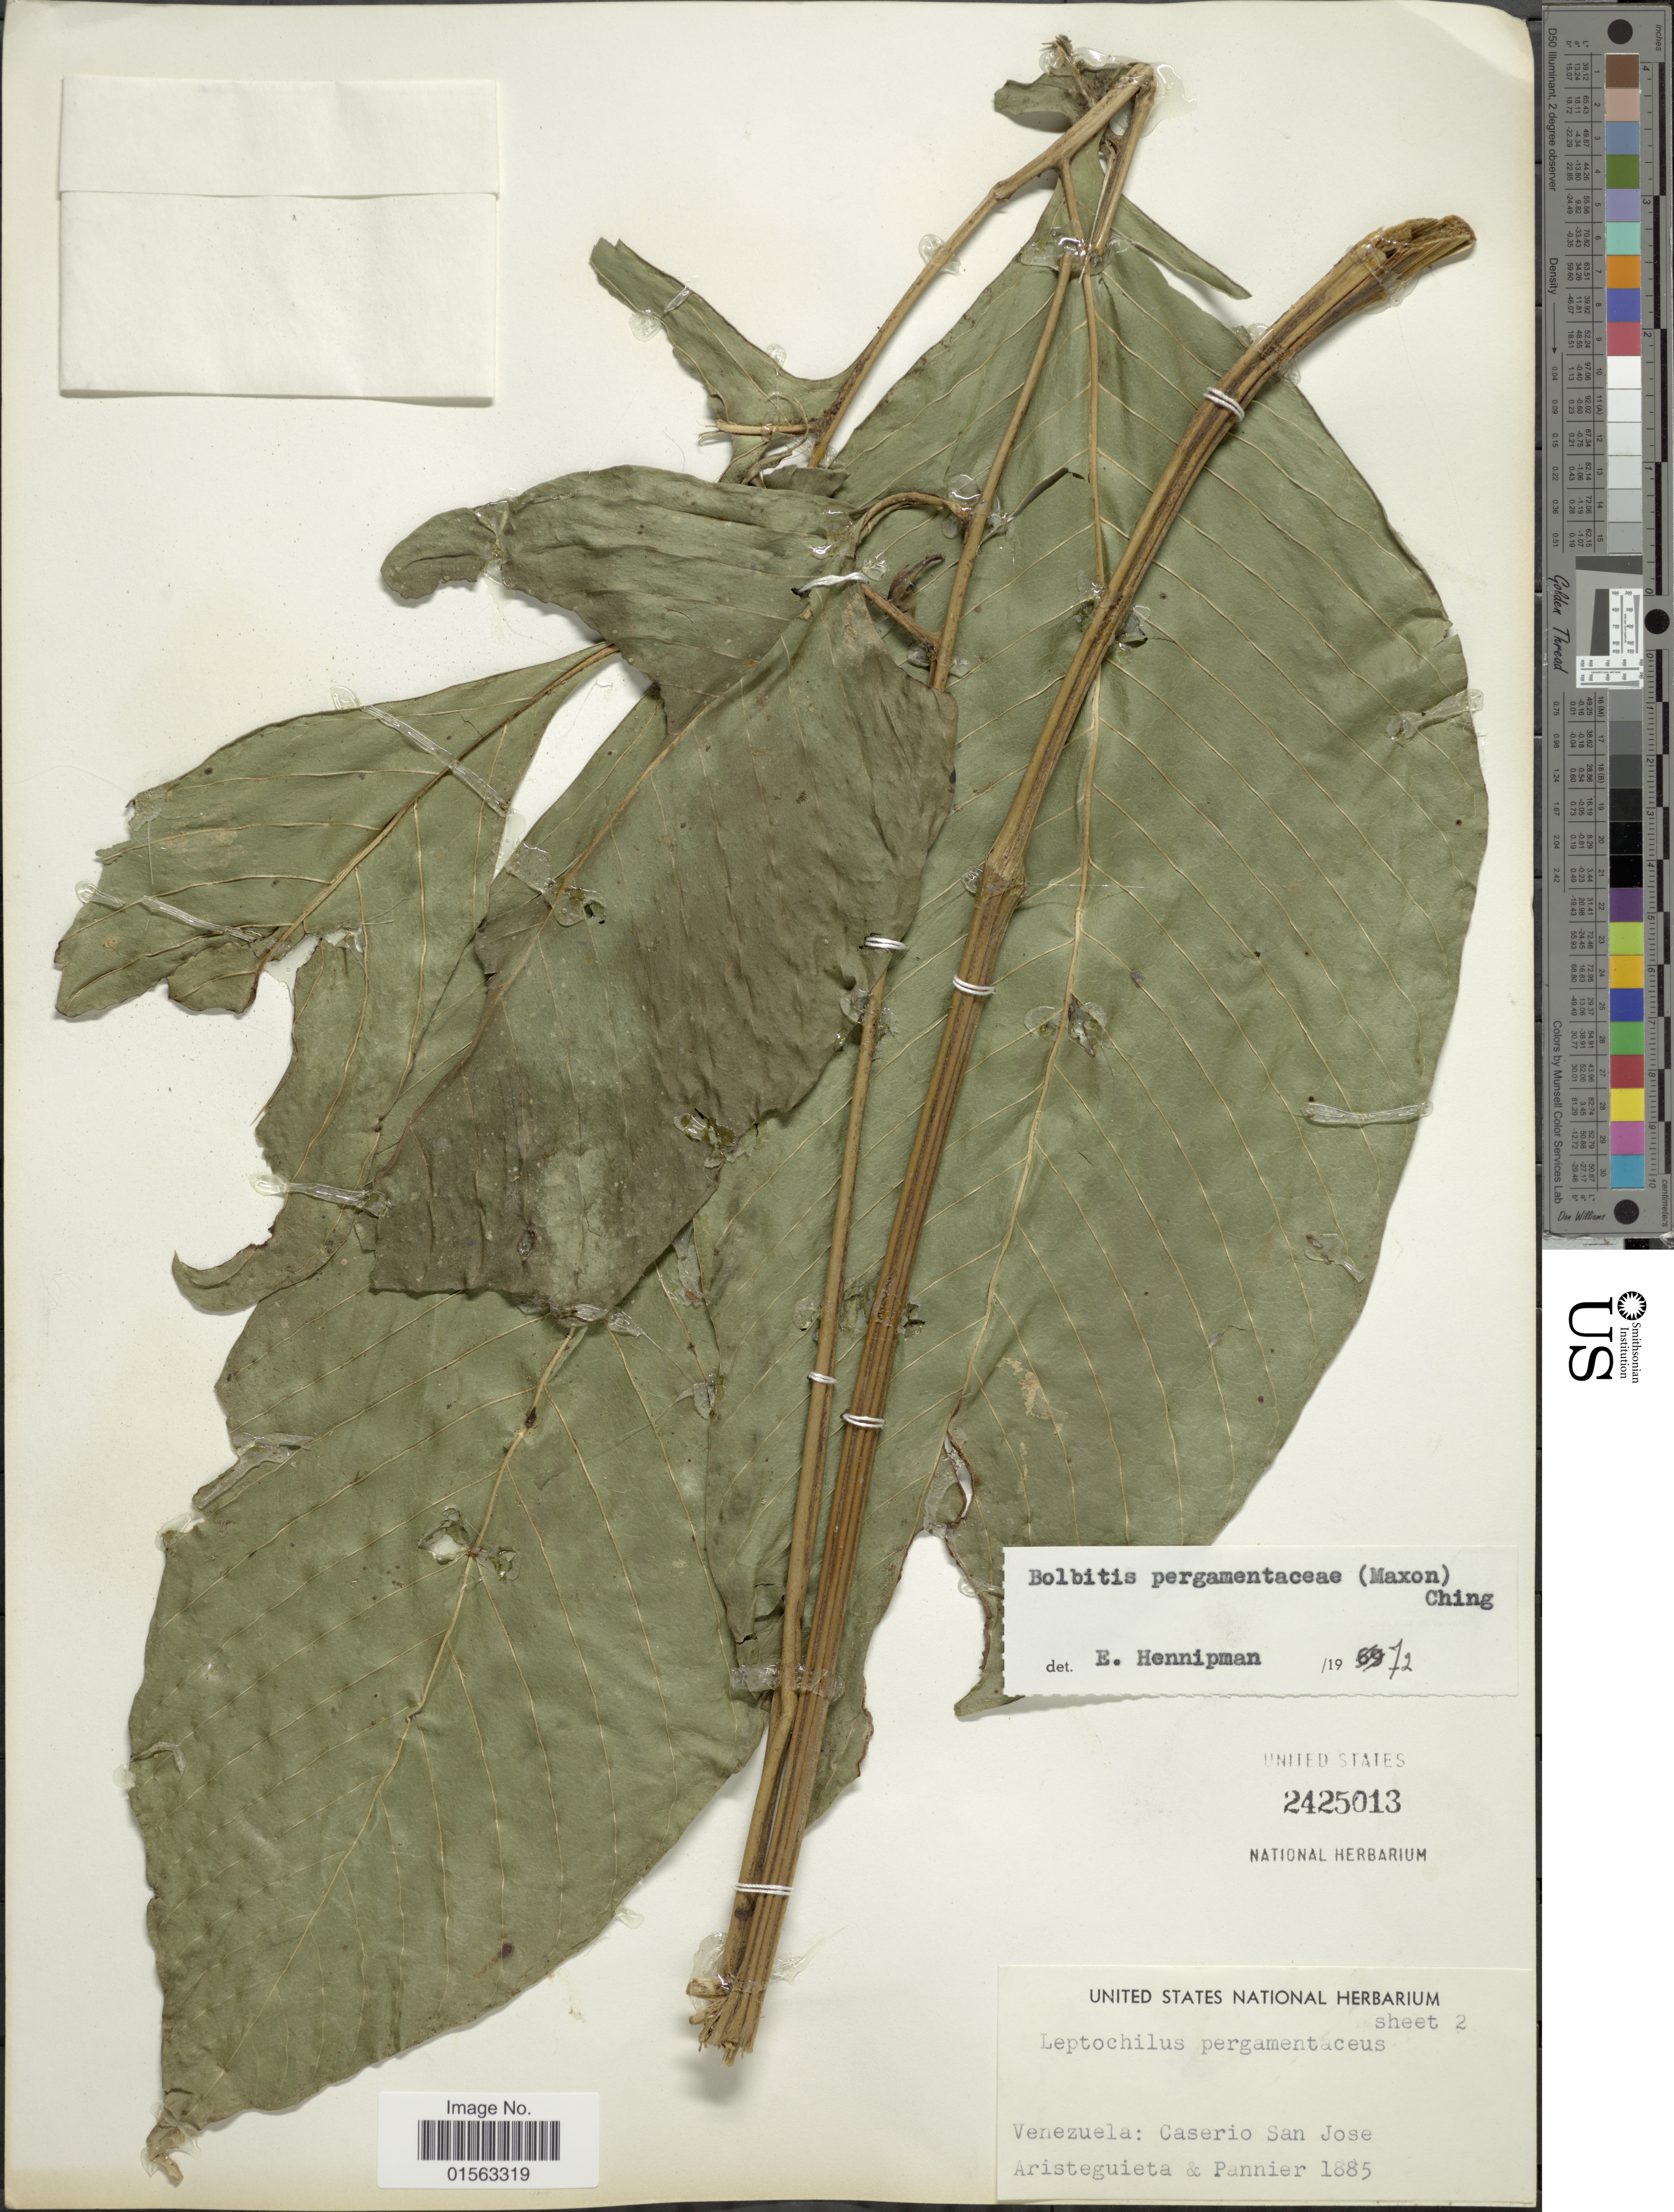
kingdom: Plantae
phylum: Tracheophyta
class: Polypodiopsida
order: Polypodiales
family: Dryopteridaceae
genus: Mickelia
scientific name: Mickelia pergamentacea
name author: (Maxon) R.C. Moran et al.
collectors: -. Aristeguieta & Pannier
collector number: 1885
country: Venezuela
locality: Caserio San Jose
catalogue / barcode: US 2425013